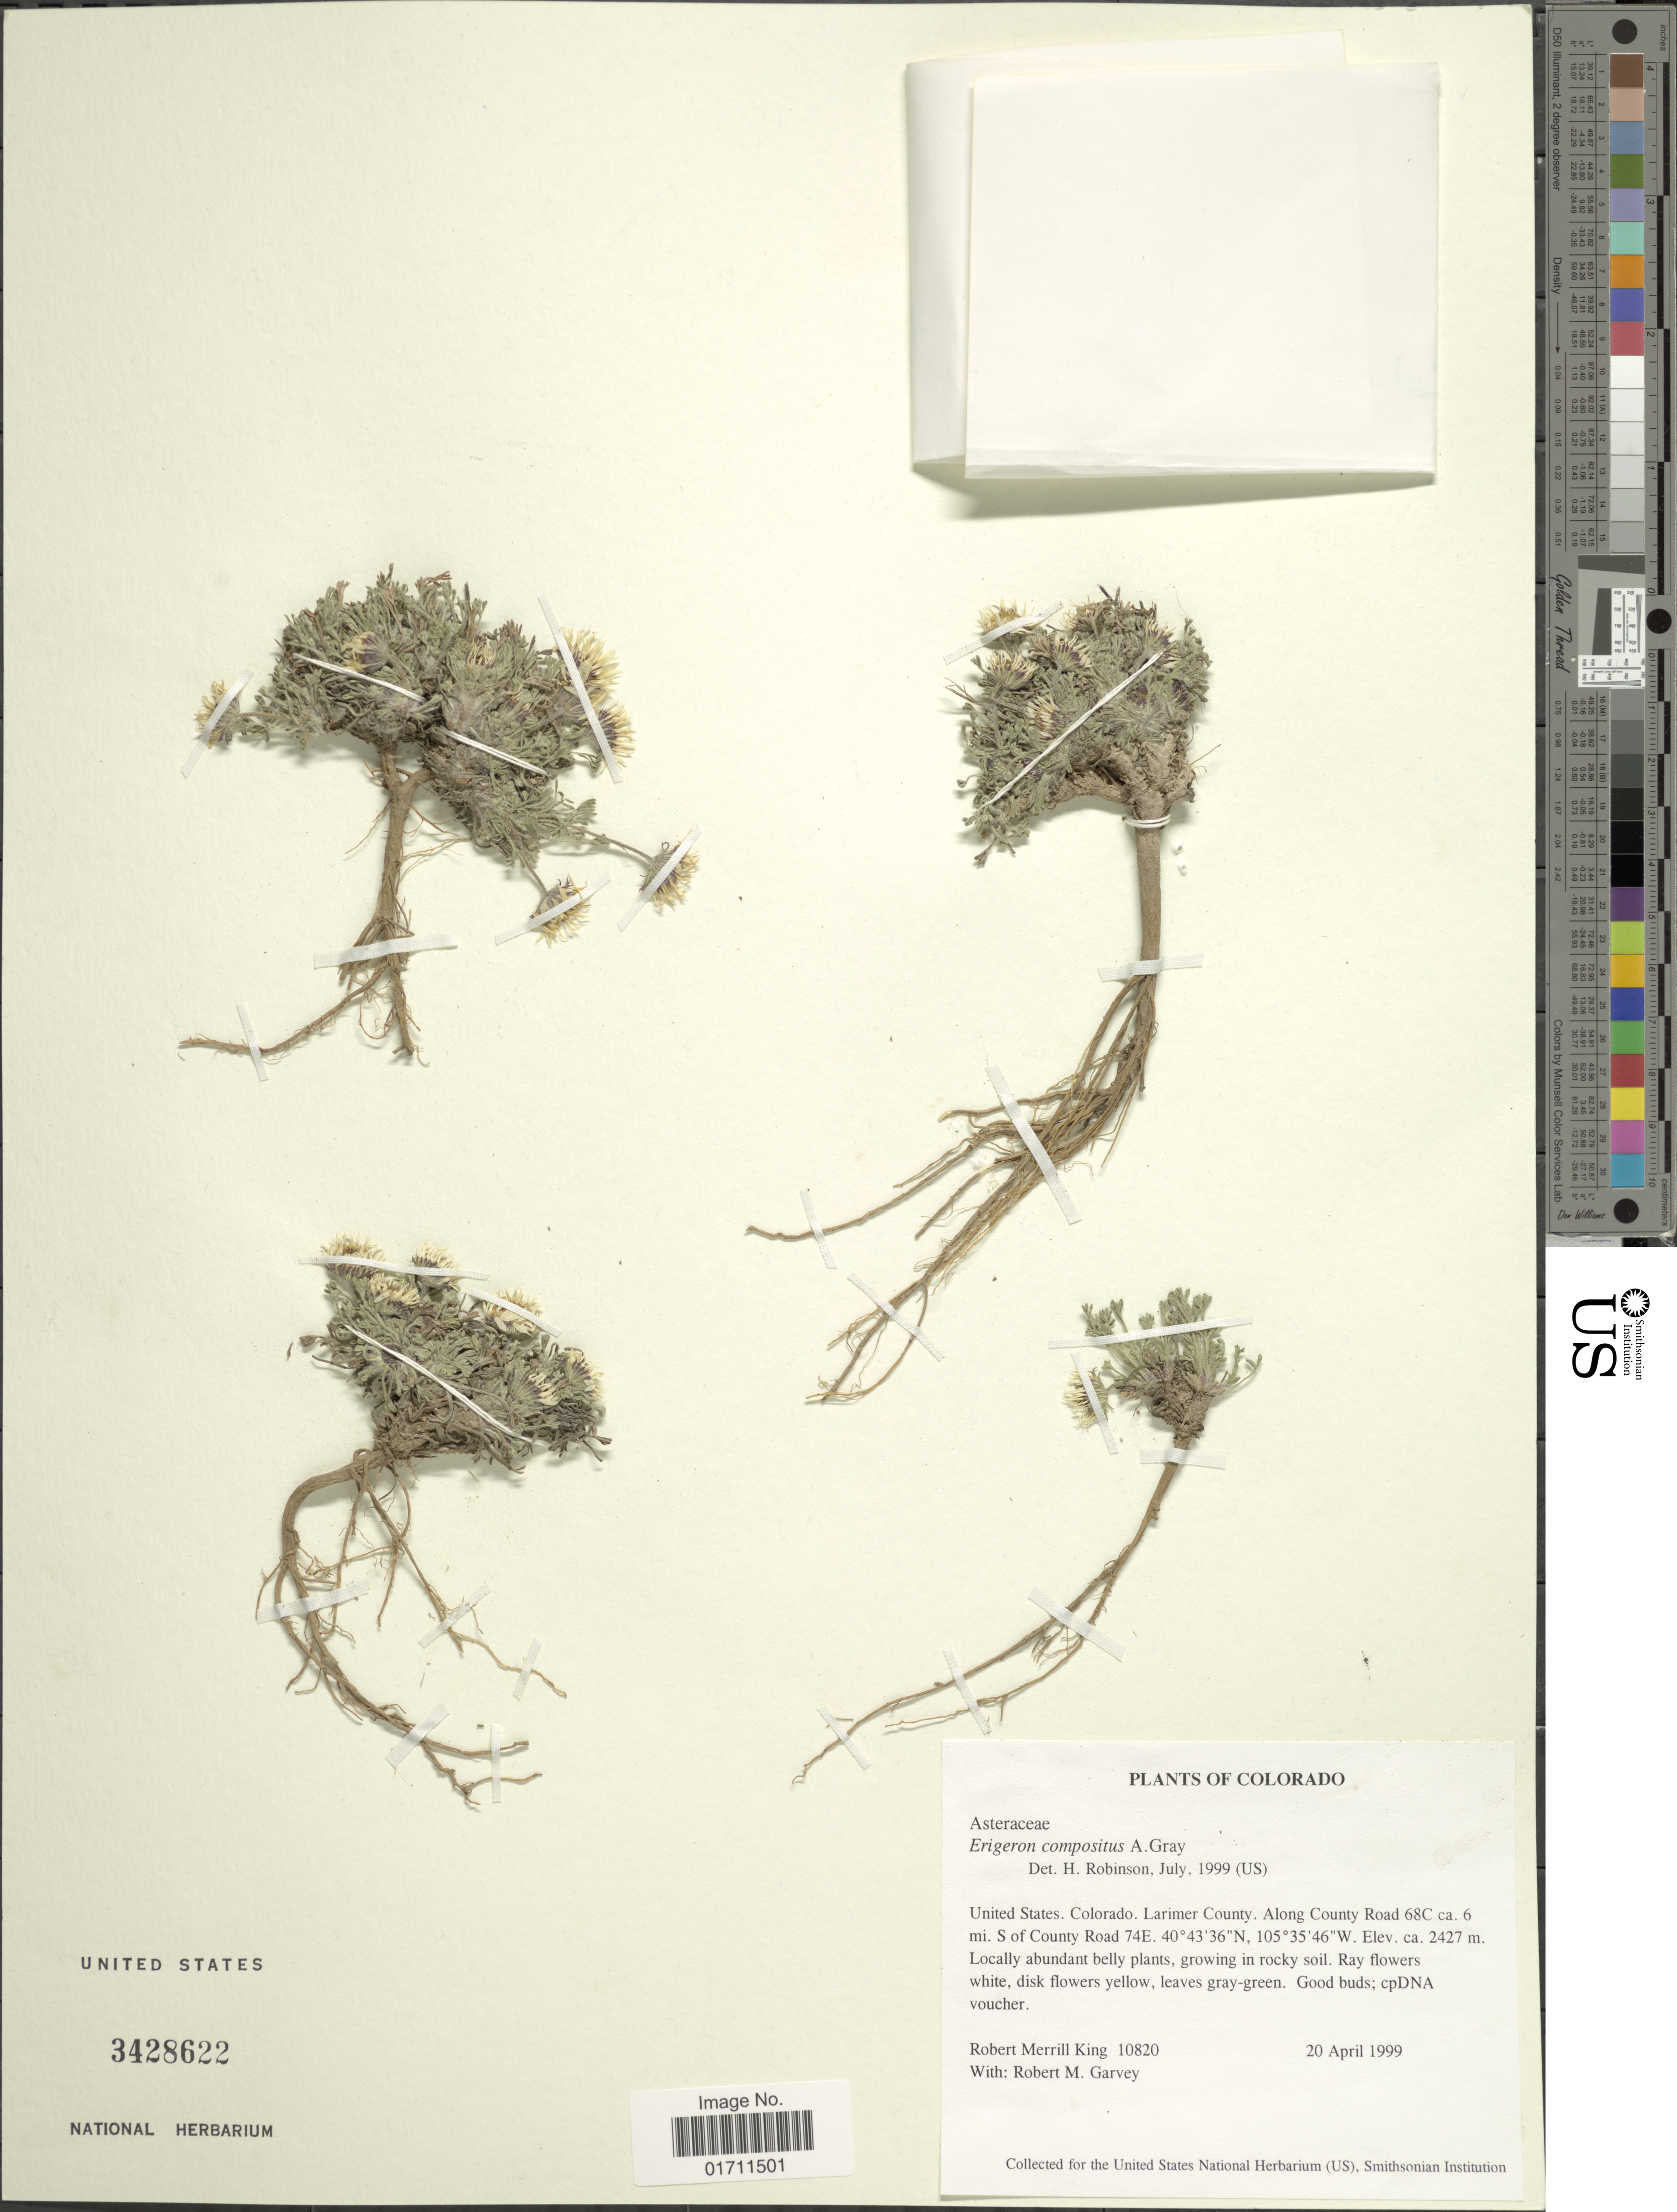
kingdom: Plantae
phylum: Tracheophyta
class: Magnoliopsida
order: Asterales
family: Asteraceae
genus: Erigeron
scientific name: Erigeron compositus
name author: Pursh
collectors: R. M. King & R. Garvey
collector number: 10820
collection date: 1999-04-20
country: United States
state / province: Colorado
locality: Colorado. Larimer County Road 68C ca. mi S of County Road 74E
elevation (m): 2427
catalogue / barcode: US 3428622